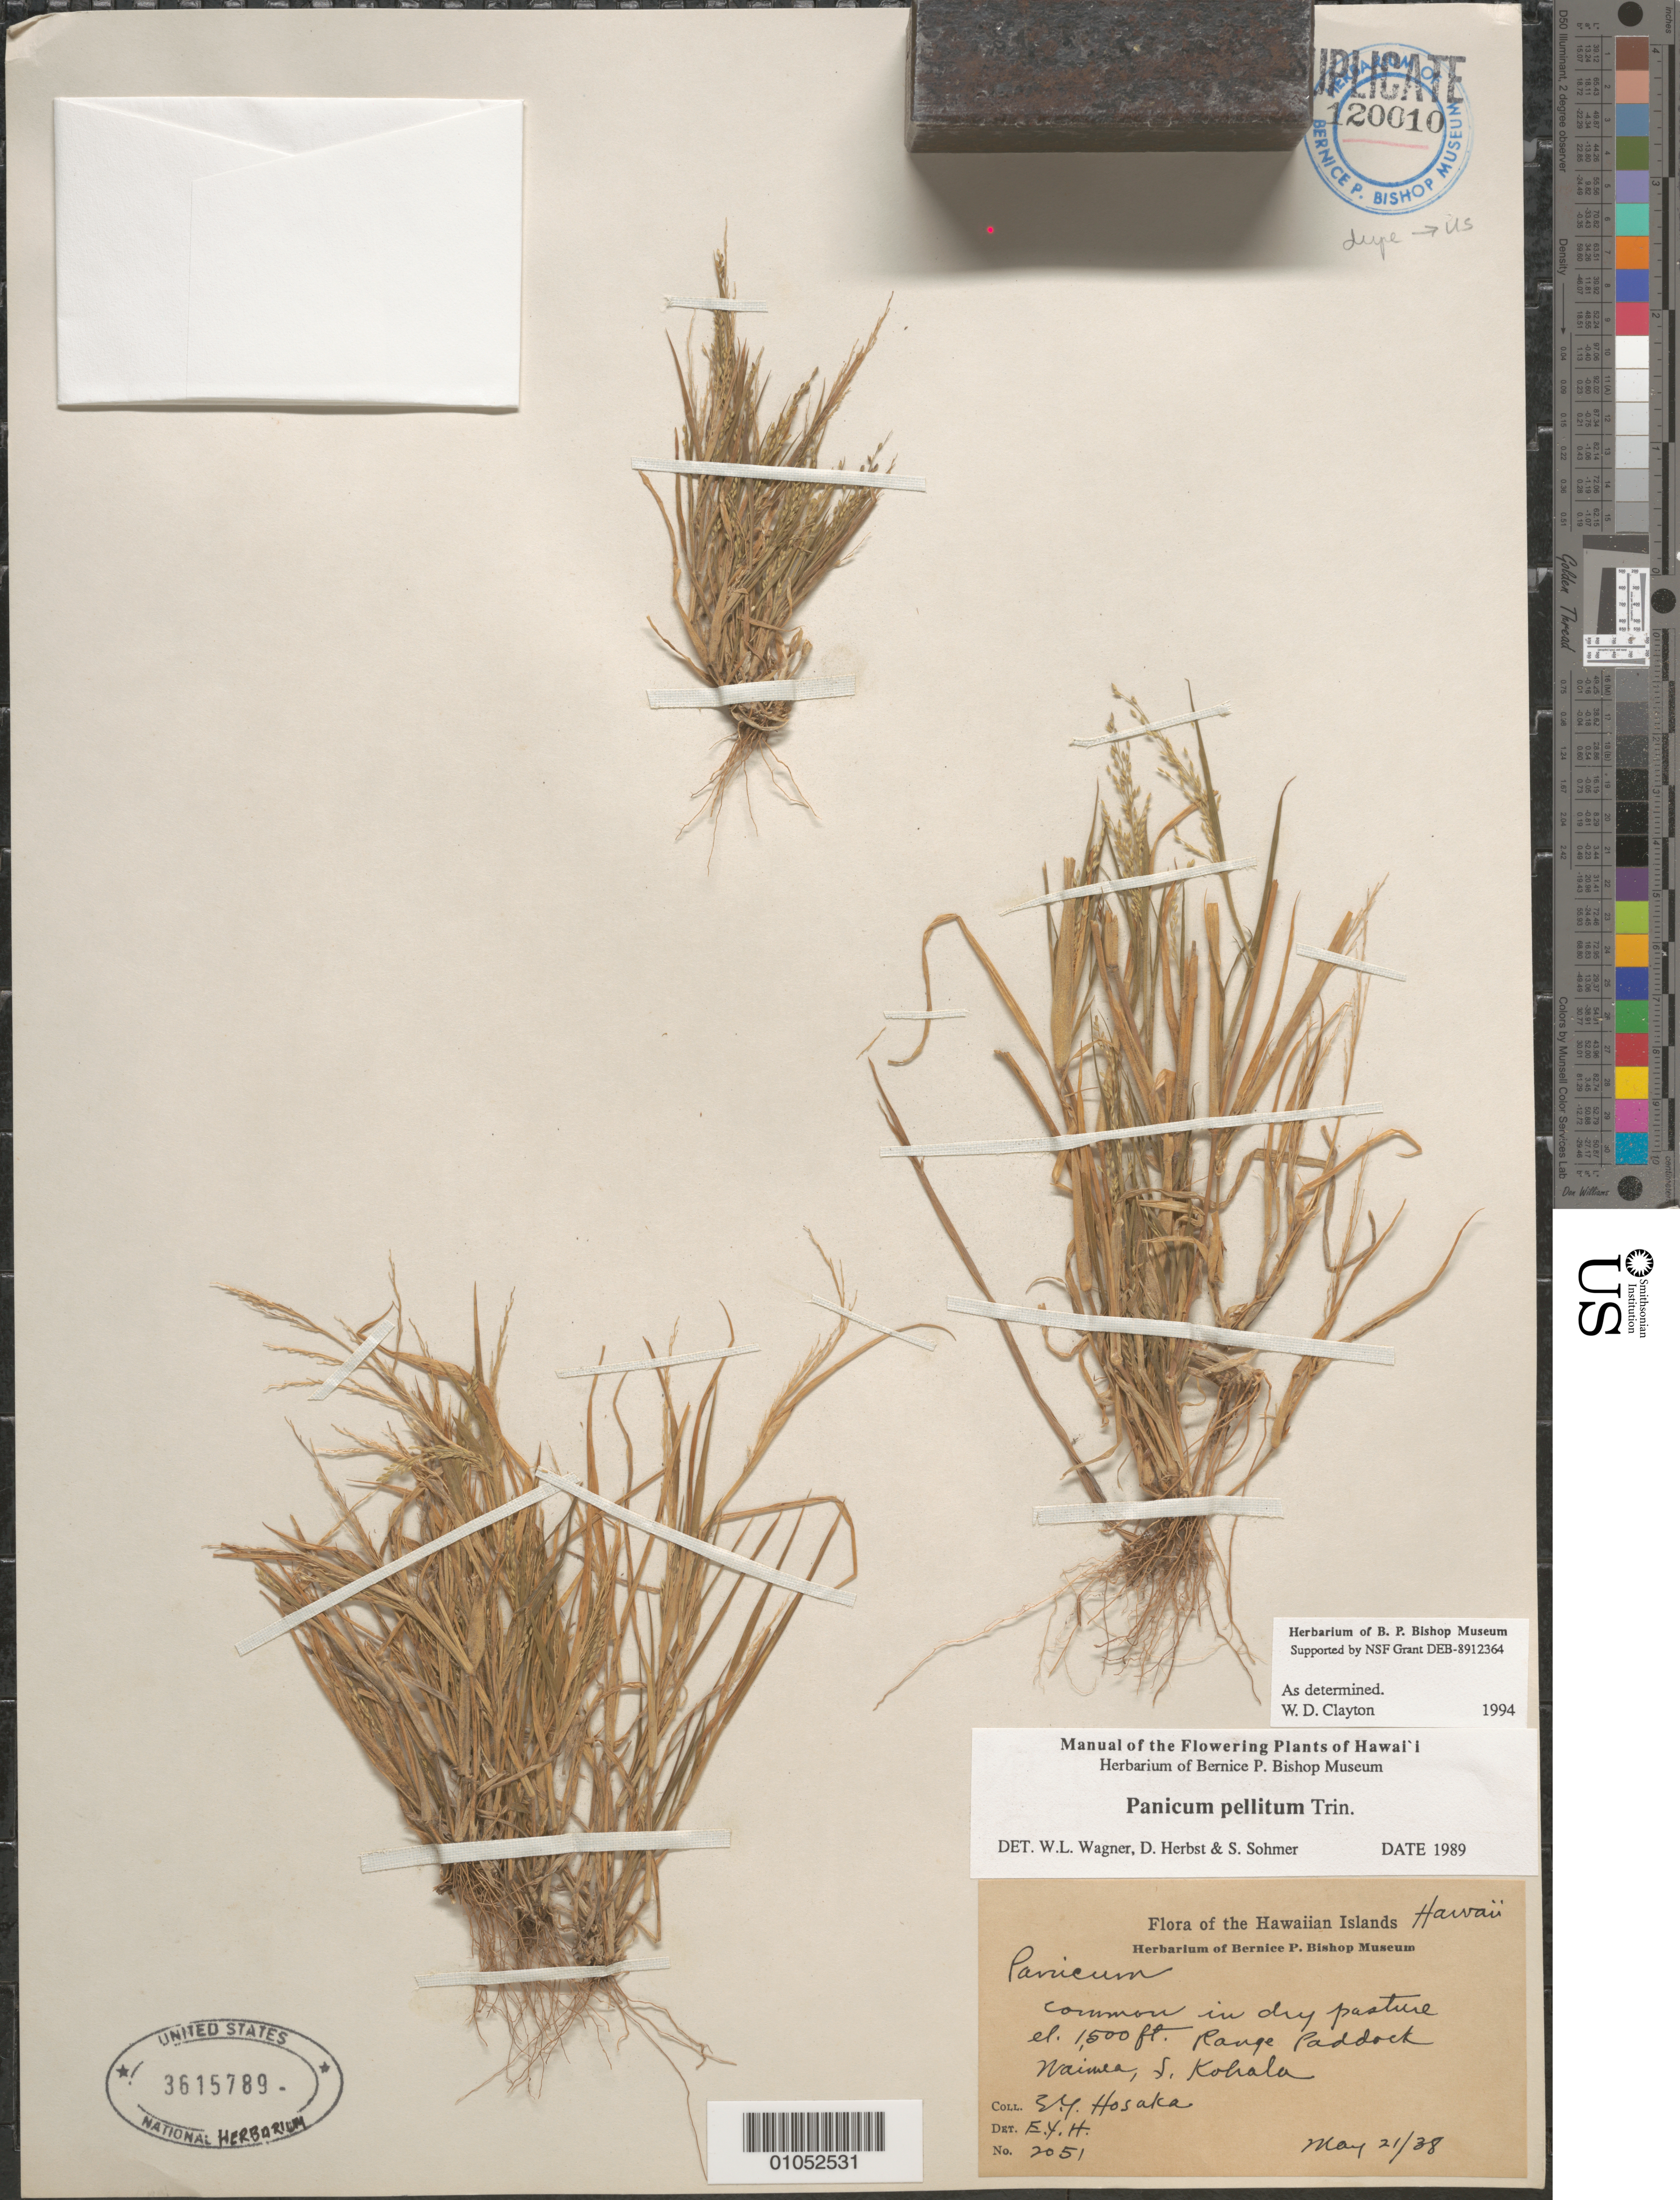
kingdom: Plantae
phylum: Tracheophyta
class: Liliopsida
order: Poales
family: Poaceae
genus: Panicum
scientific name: Panicum pellitum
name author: Trin.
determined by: Clayton, W. D.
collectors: E. Y. Hosaka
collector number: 2051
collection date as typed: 21 May 1928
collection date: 1928-05-21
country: United States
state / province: Hawaii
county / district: Hawaii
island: Hawaii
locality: Waimea, Range Paddick, South Kohala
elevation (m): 457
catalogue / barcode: US 3615789